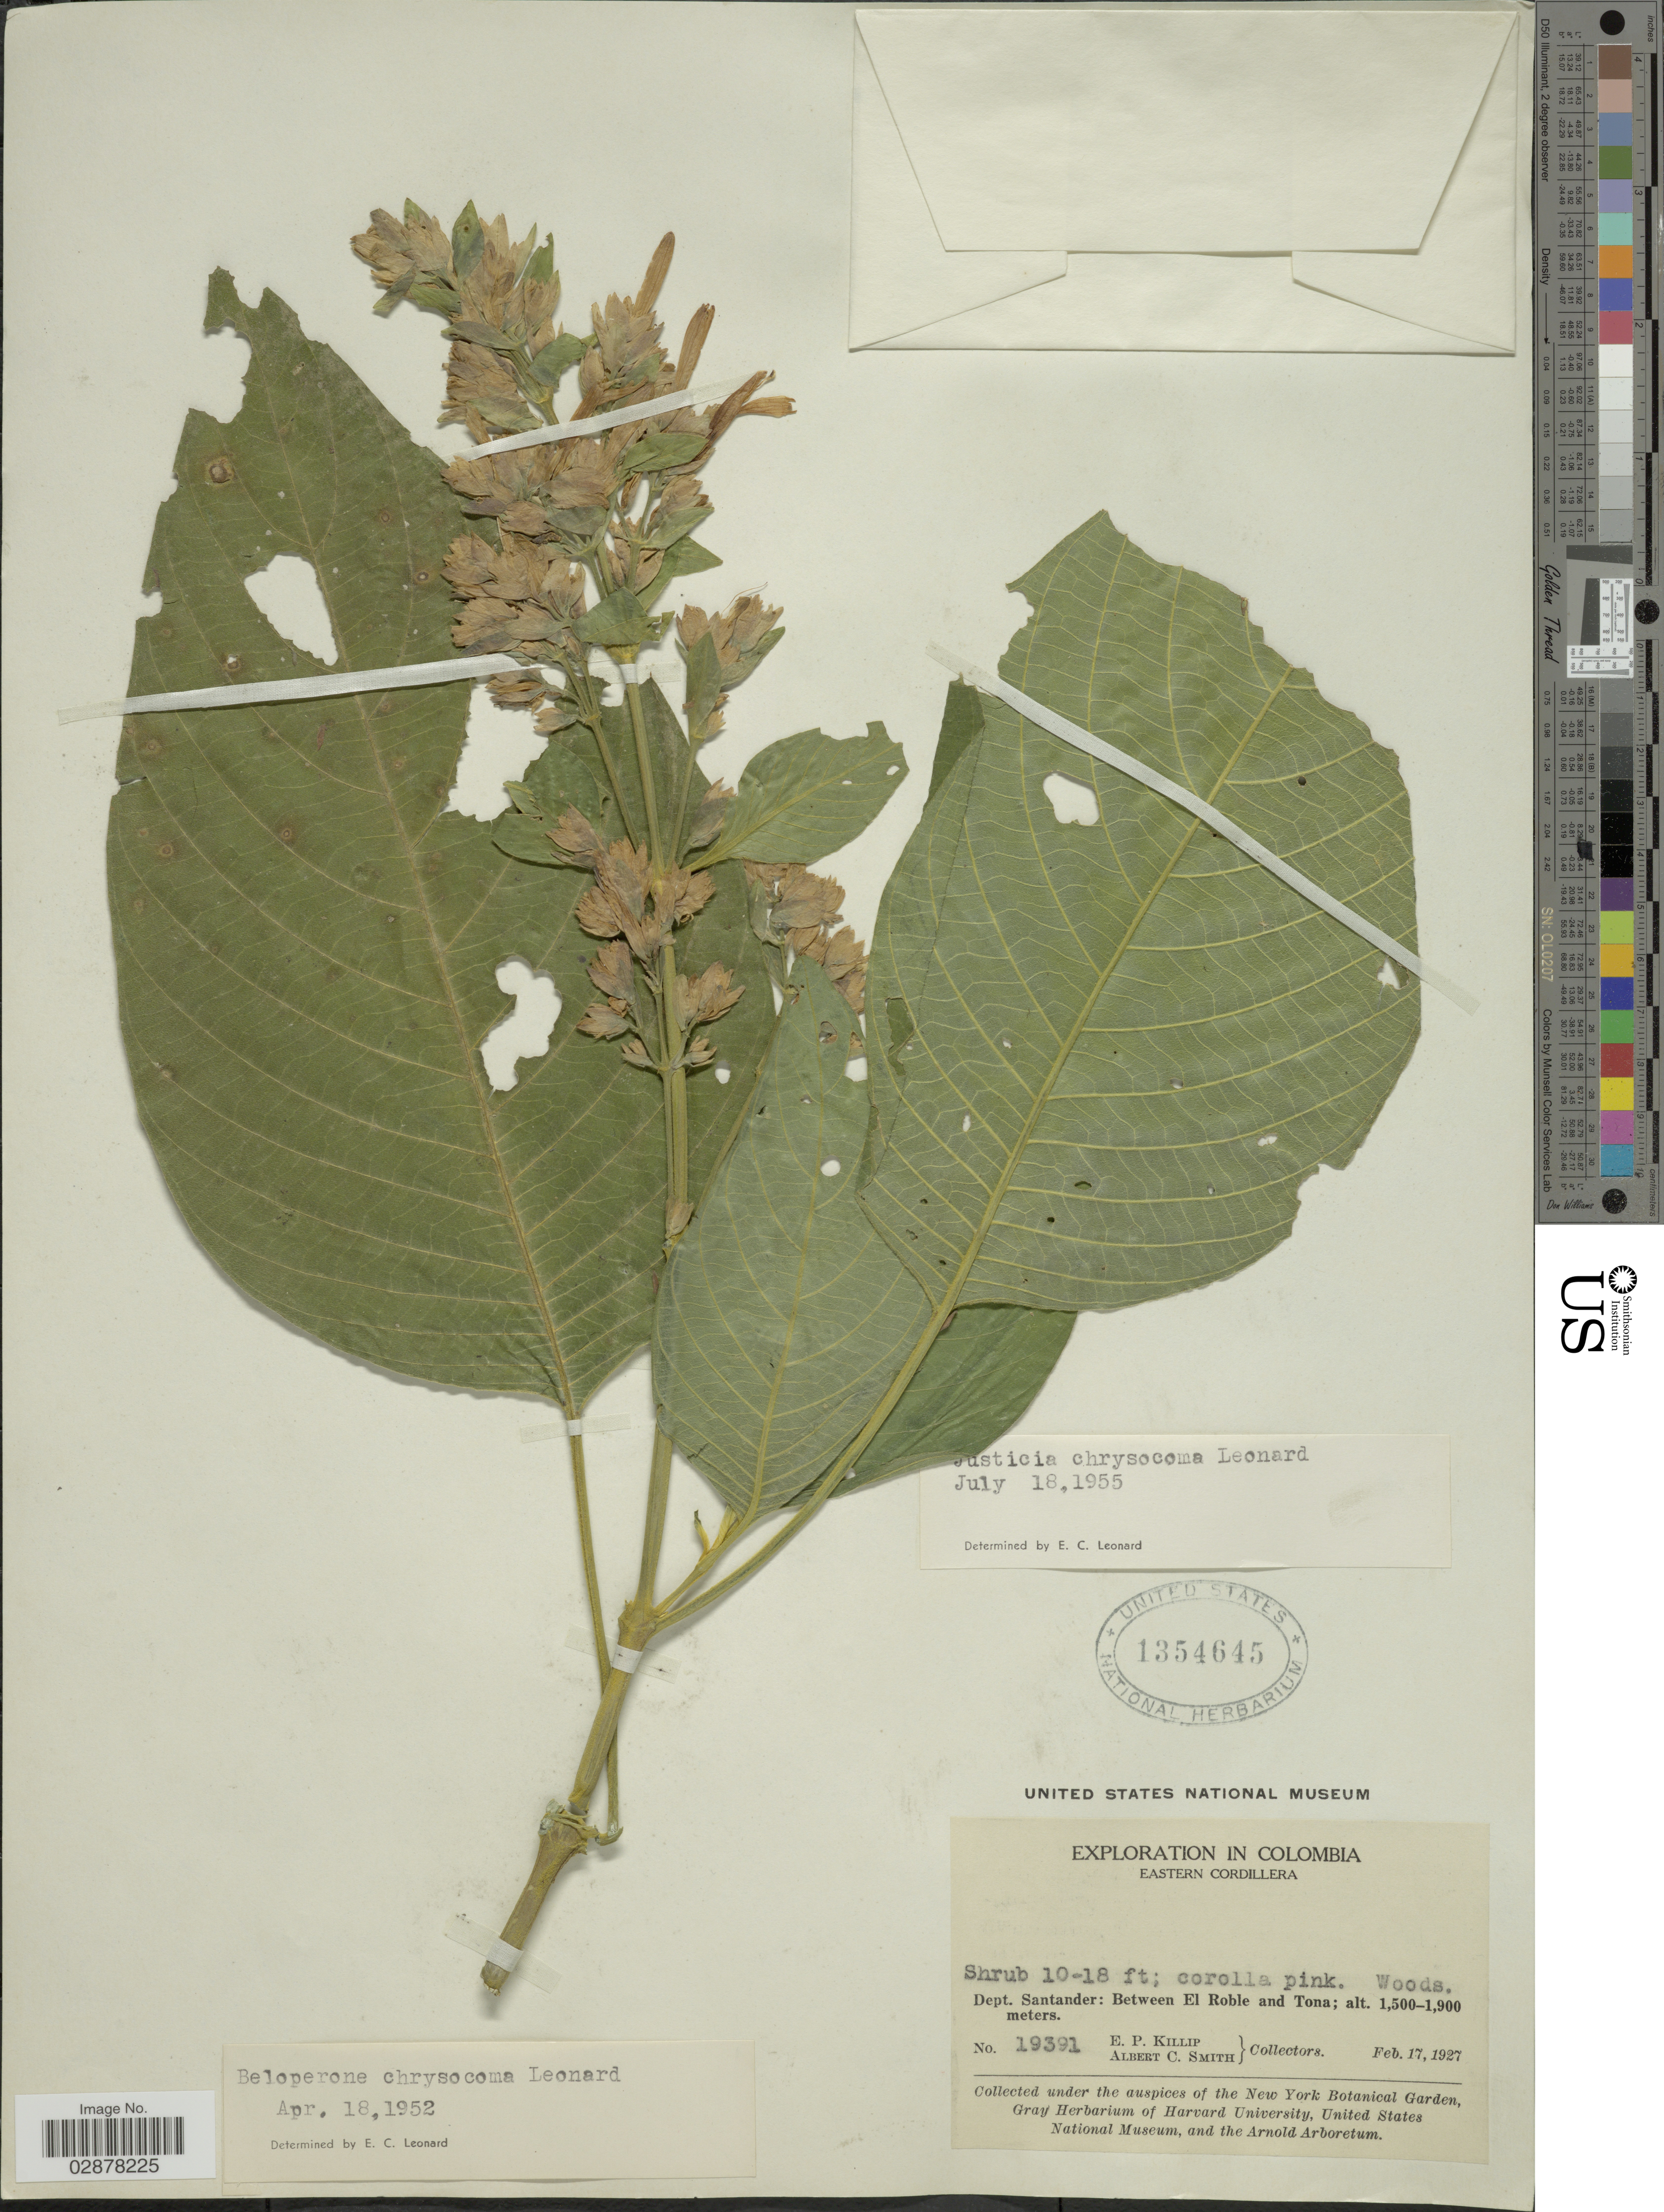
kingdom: Plantae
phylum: Tracheophyta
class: Magnoliopsida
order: Lamiales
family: Acanthaceae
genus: Justicia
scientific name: Justicia chrysocoma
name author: Leonard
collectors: E. P. Killip & A. C. Smith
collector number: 19391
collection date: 1927-02-17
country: Colombia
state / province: Santander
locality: Eastern Cordillera, Dept. Santander, Between El Roble and Tona.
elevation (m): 1500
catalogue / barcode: US 1354645